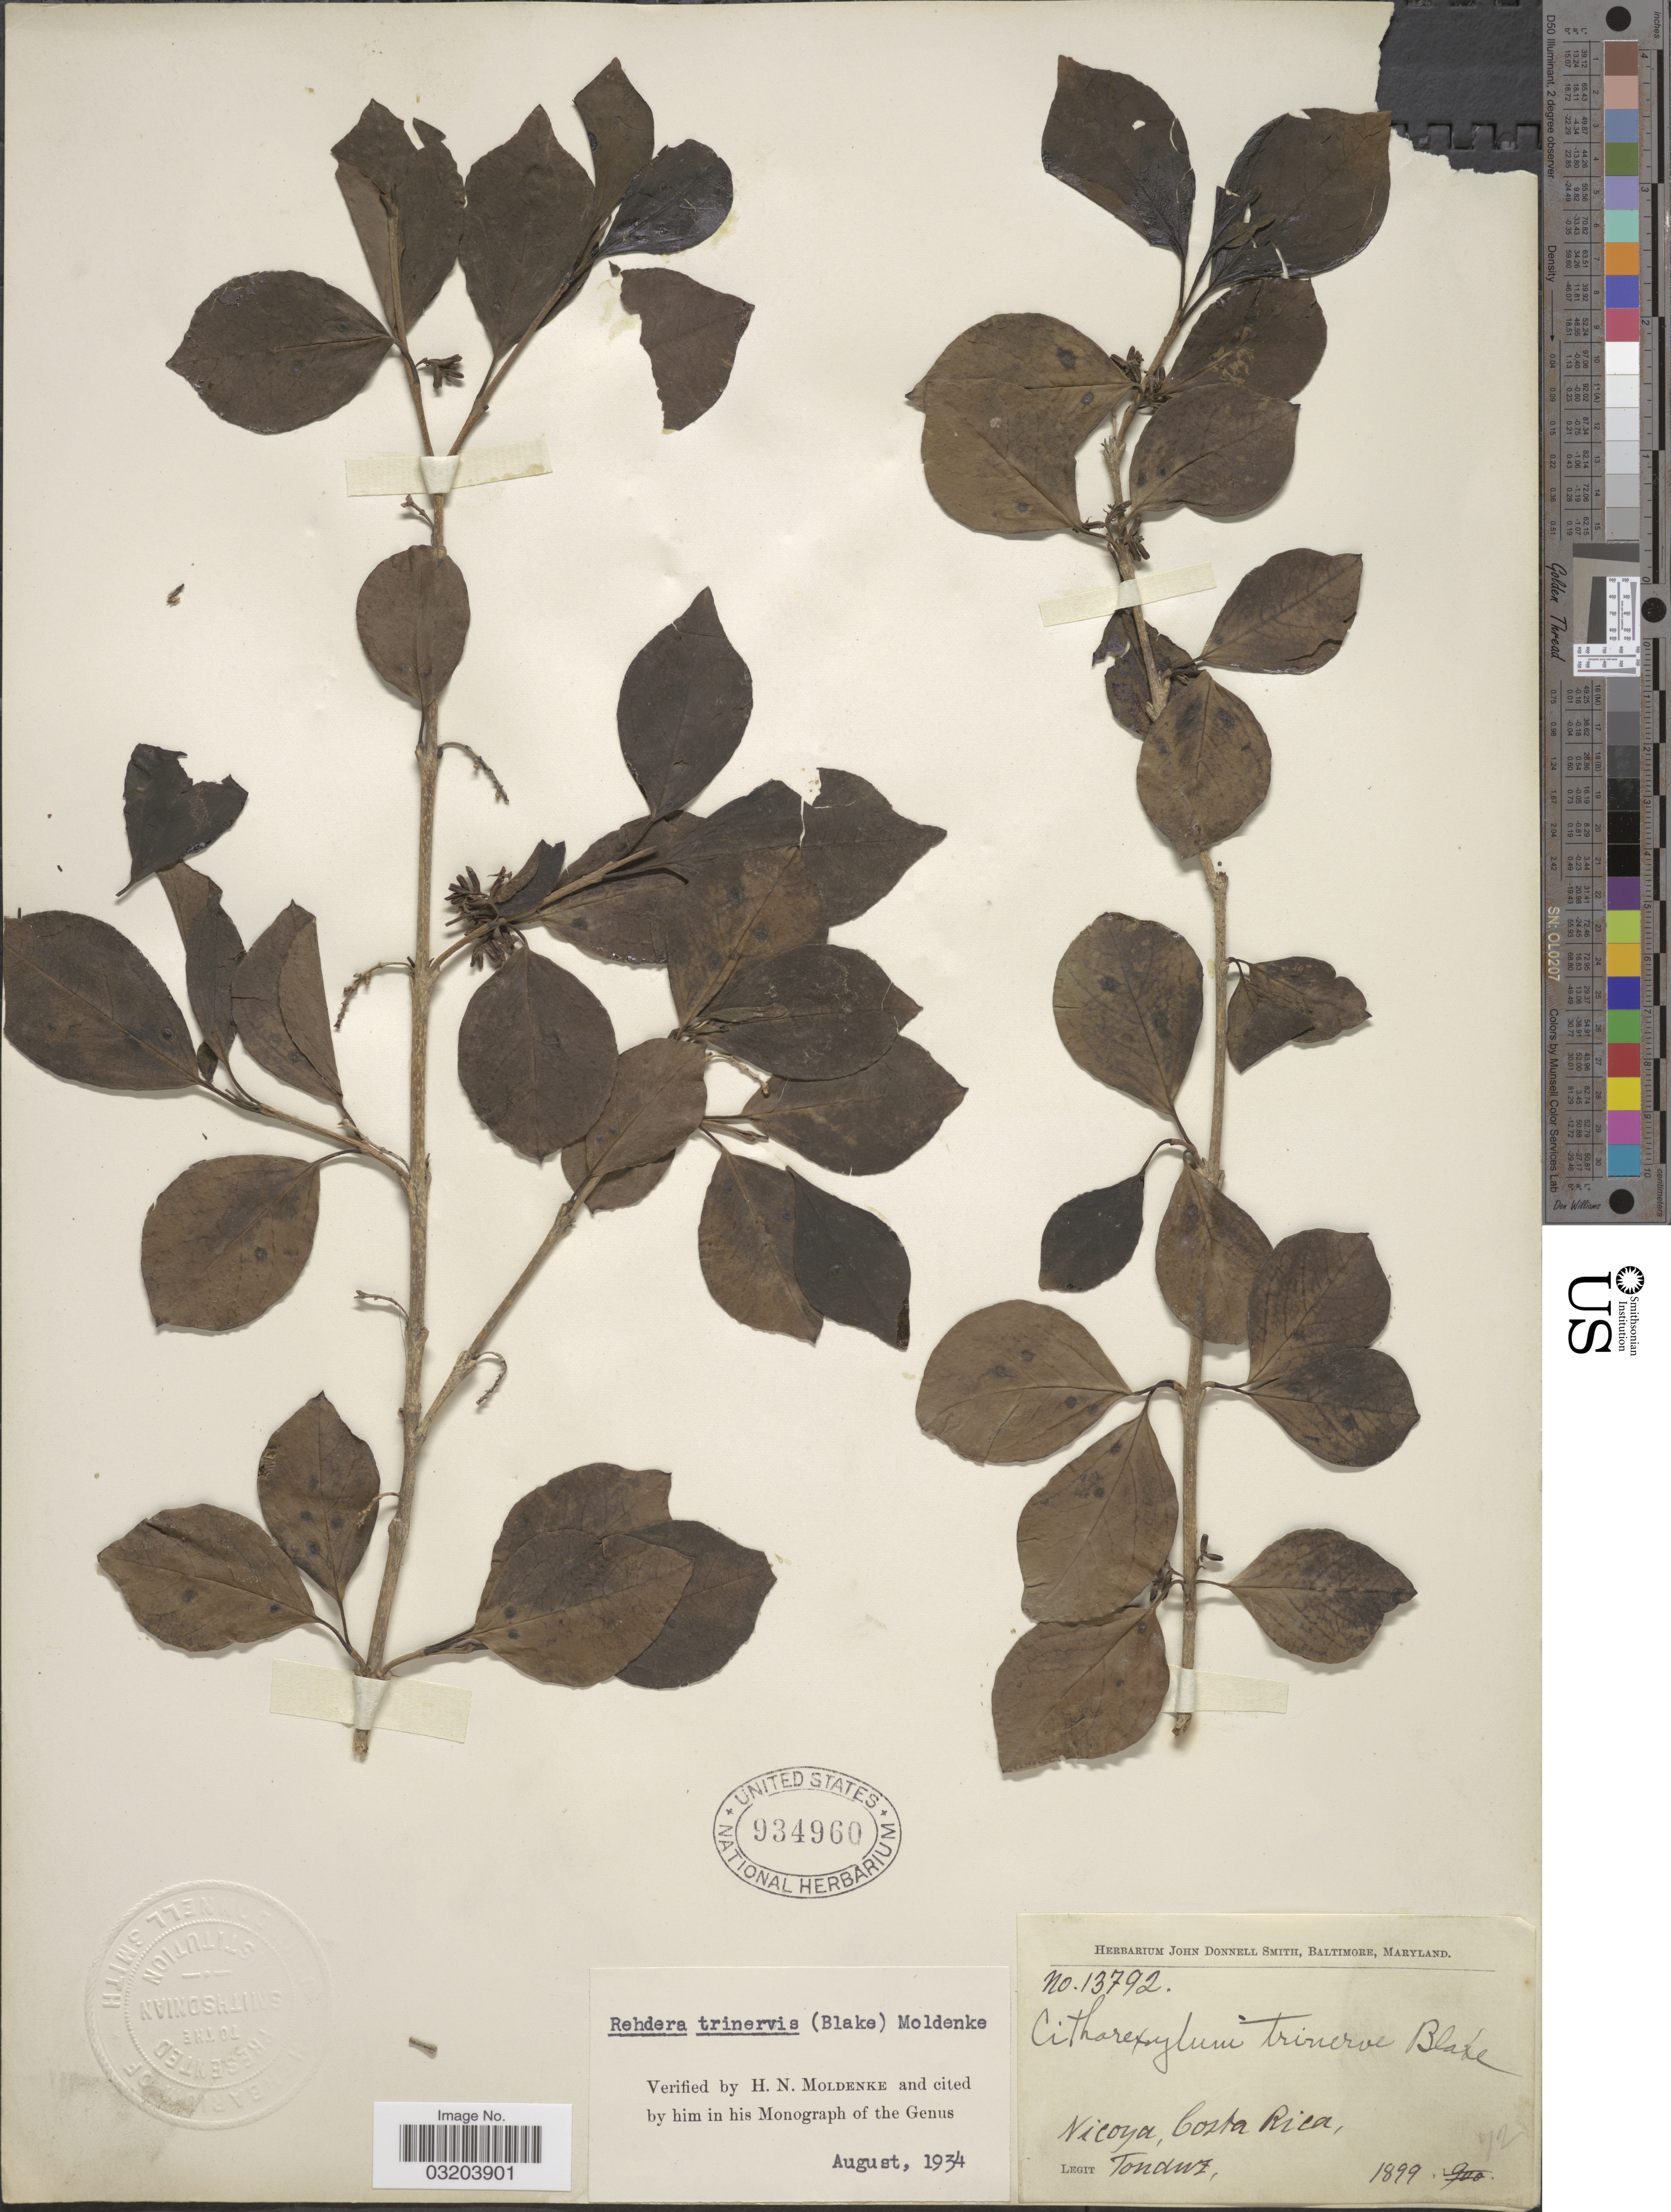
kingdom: Plantae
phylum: Tracheophyta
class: Magnoliopsida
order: Lamiales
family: Verbenaceae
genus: Rehdera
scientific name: Rehdera trinervis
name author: (S.F. Blake) Moldenke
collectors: Tonduz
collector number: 13792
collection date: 1899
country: Costa Rica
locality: Nicoya.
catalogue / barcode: US 934960